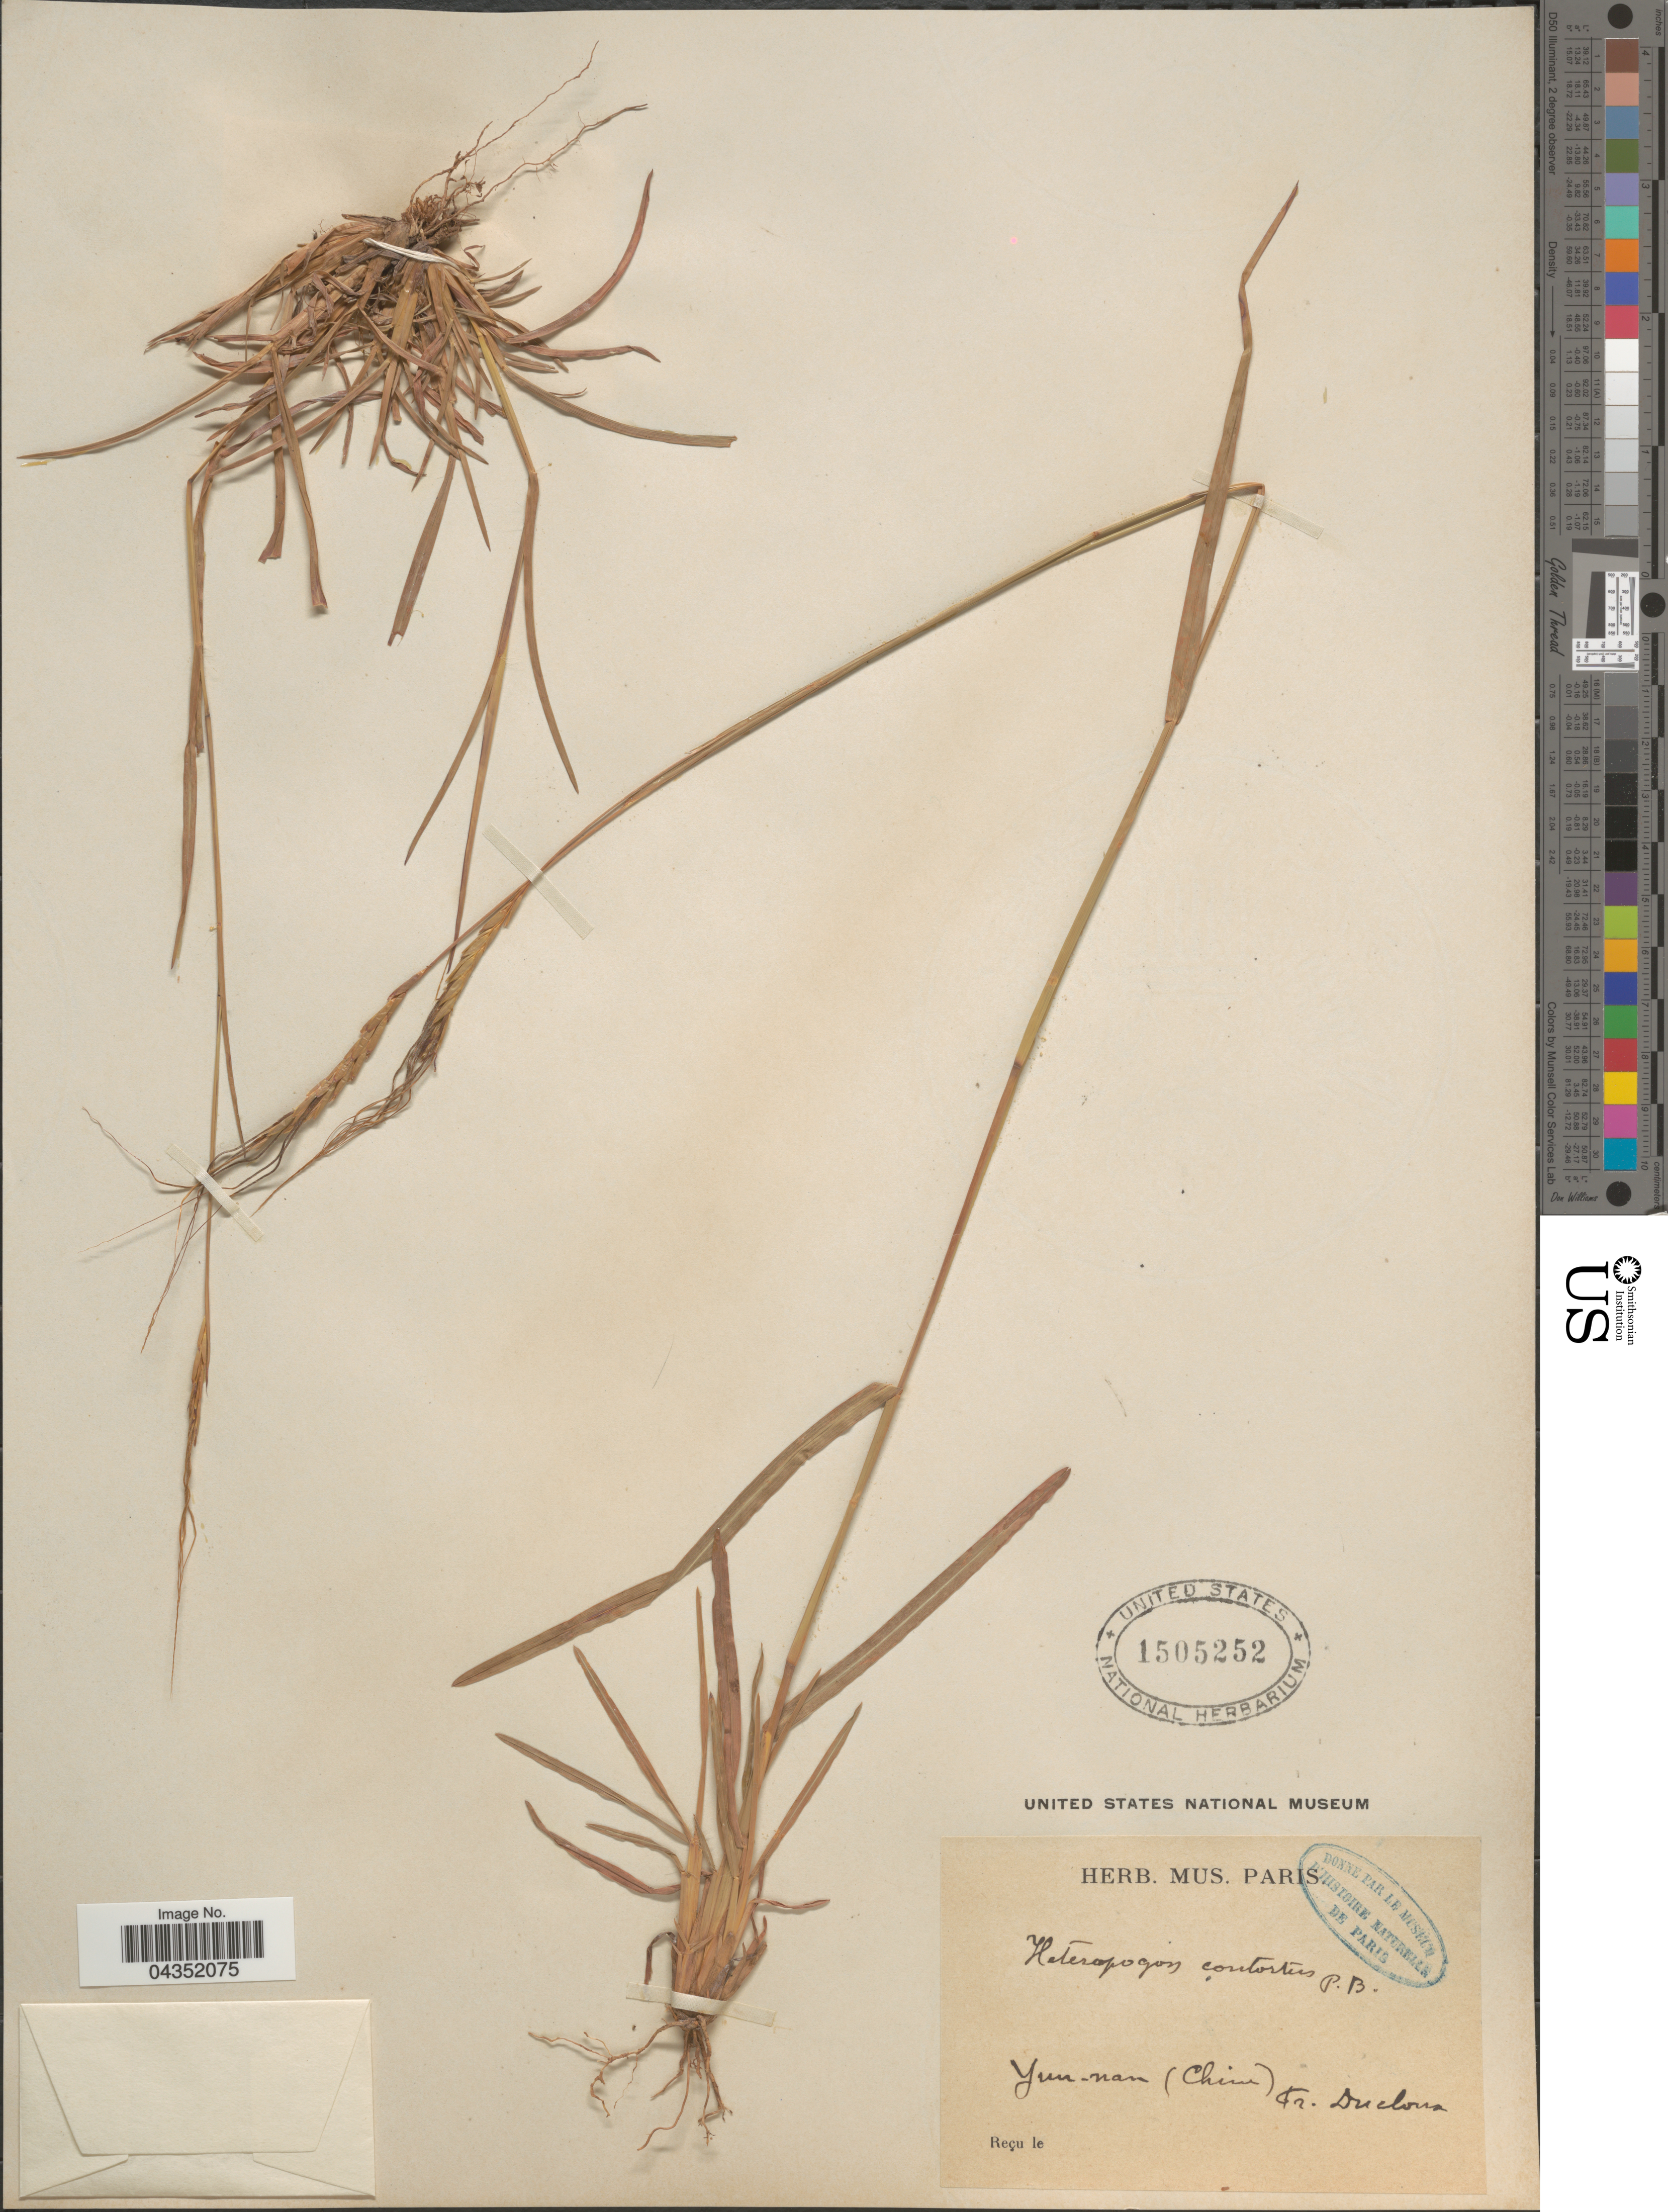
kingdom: Plantae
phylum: Tracheophyta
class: Liliopsida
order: Poales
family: Poaceae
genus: Heteropogon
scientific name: Heteropogon contortus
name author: (L.) P. Beauv. ex Roem. & Schult.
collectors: F. Ducloux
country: China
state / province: Yunnan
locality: Yun-nan (Chine).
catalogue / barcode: US 1505252